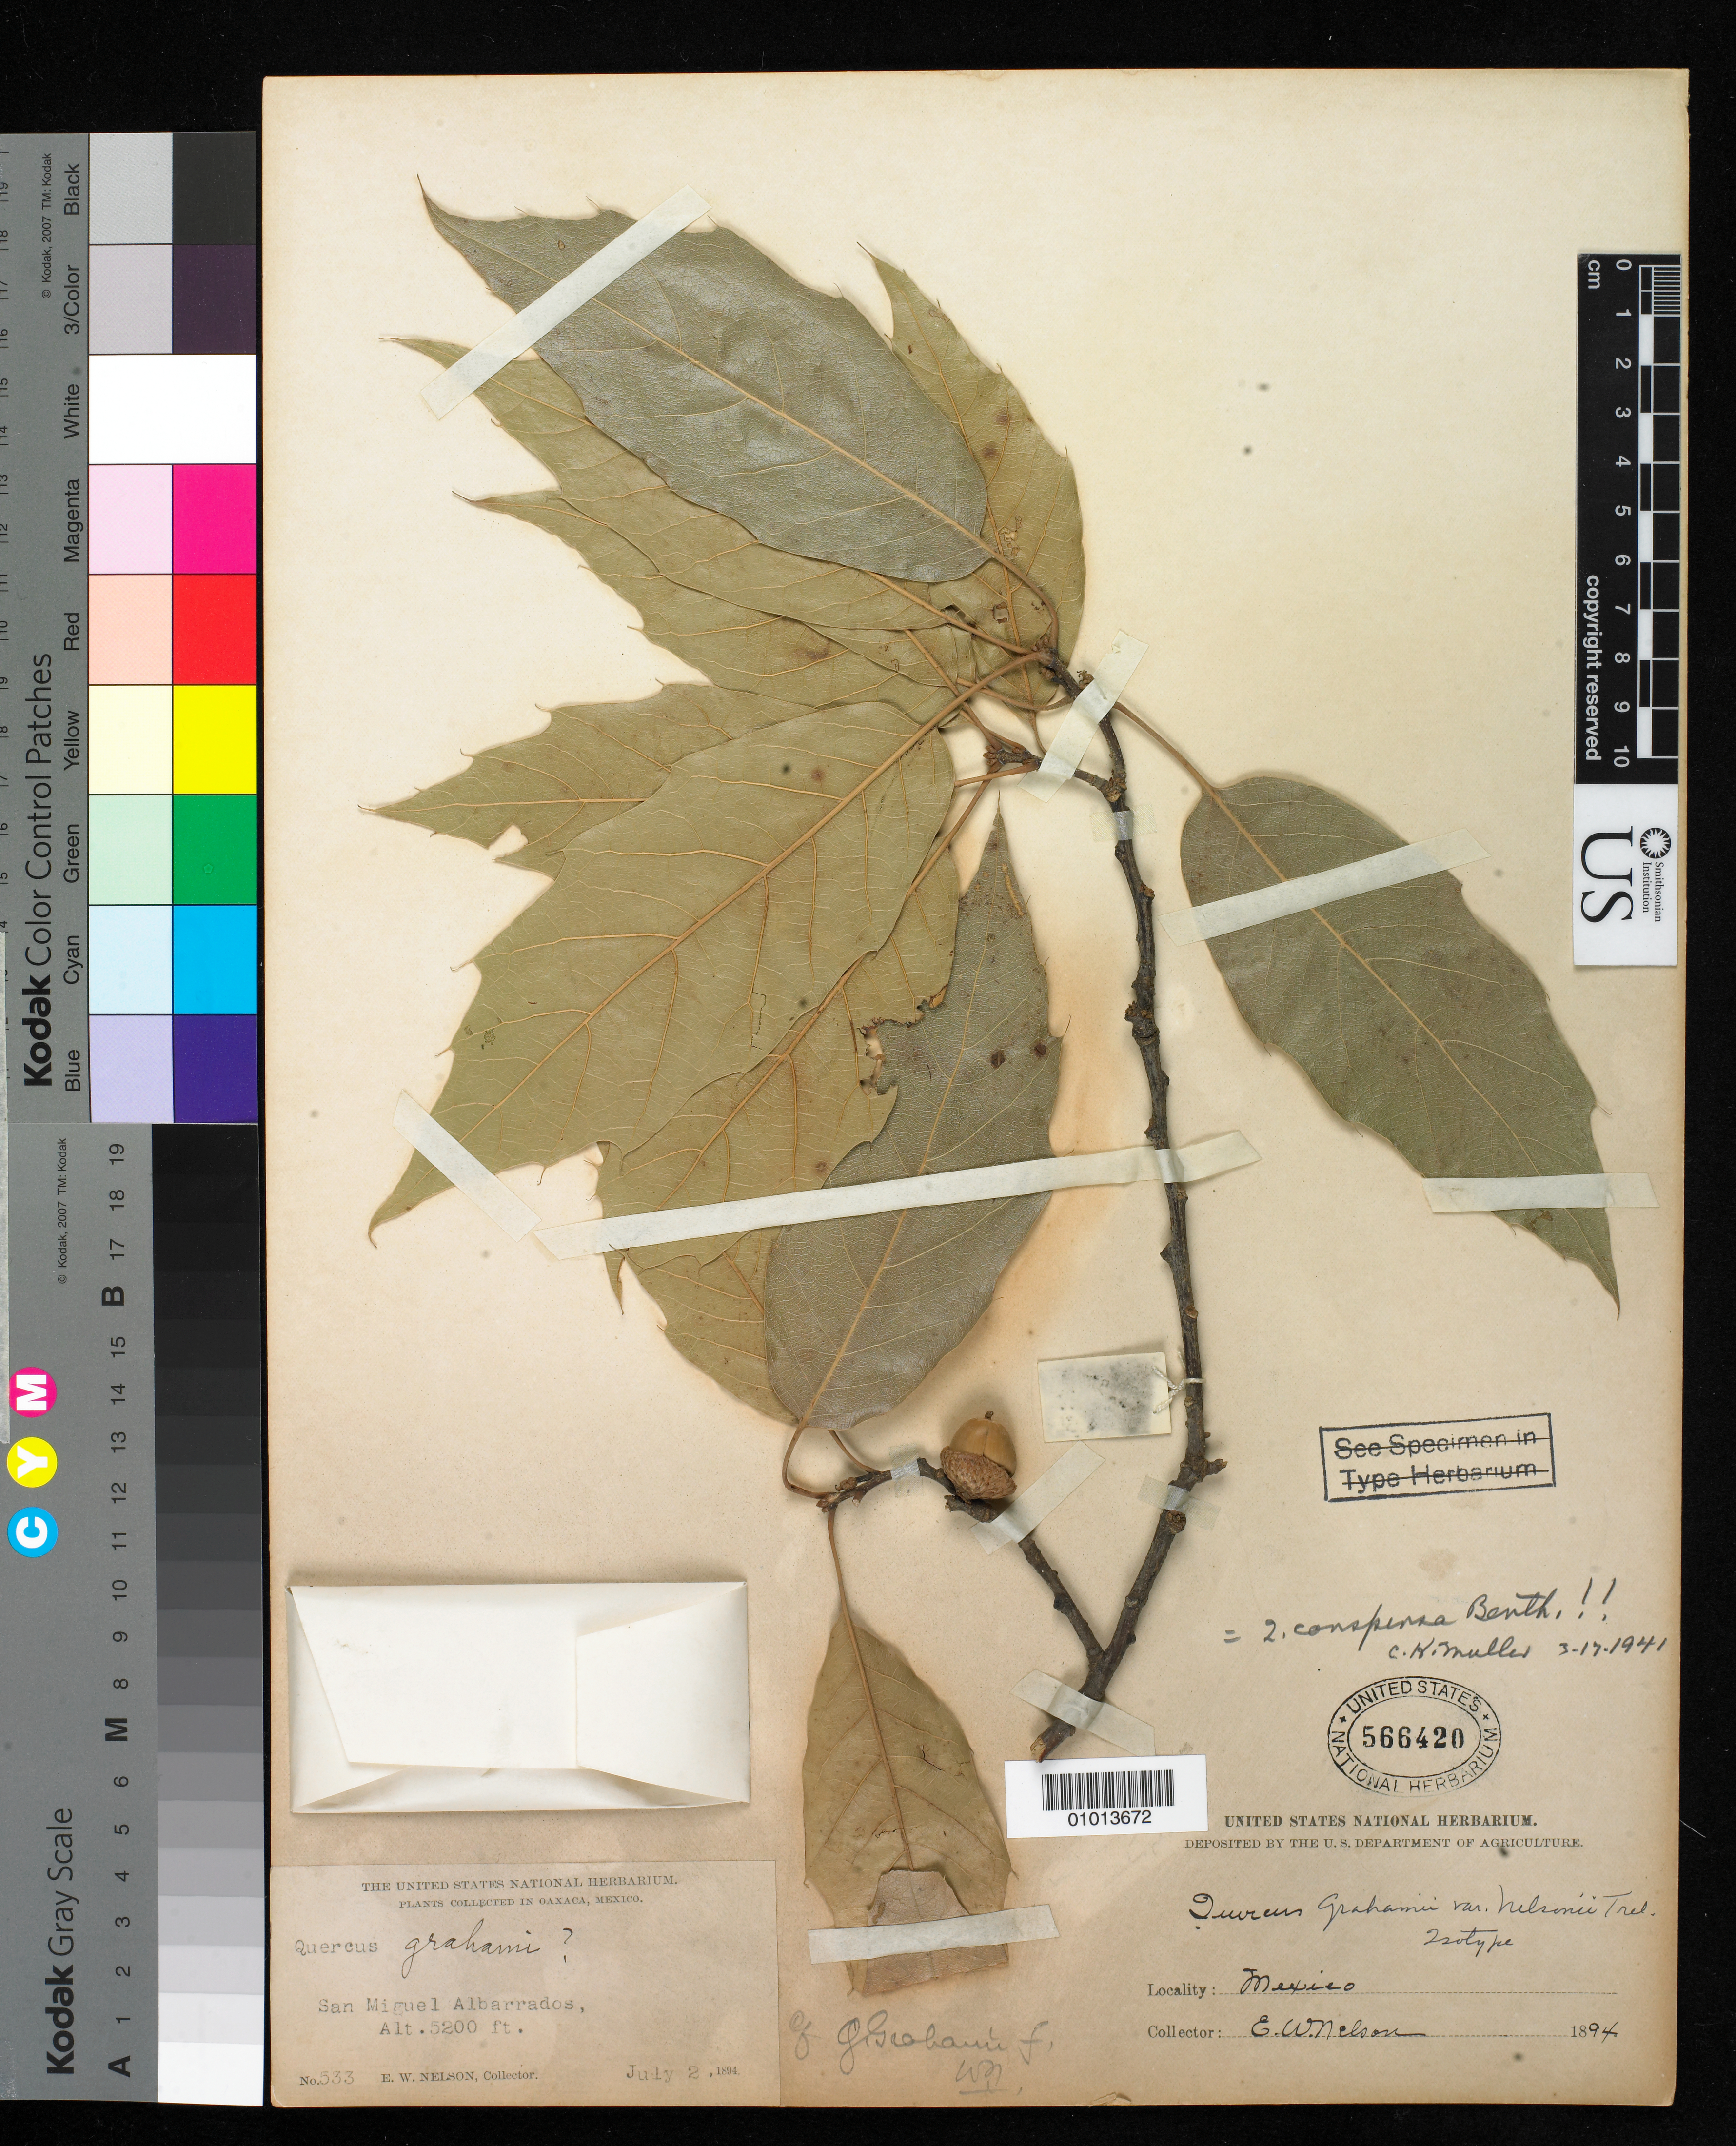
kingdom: Plantae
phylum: Tracheophyta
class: Magnoliopsida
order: Fagales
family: Fagaceae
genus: Quercus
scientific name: Quercus grahamii var. nelsonii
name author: Trel.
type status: Isotype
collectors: E. W. Nelson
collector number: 533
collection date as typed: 02 Jul 1894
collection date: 1894-07-02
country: Mexico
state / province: Oaxaca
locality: San Miguela Albarrados.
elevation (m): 1585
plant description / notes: Holotype is at US according to Tropicos (Jan. 2011) and USNH 569154 is the specimen figured in plate 384.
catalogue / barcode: US 566420